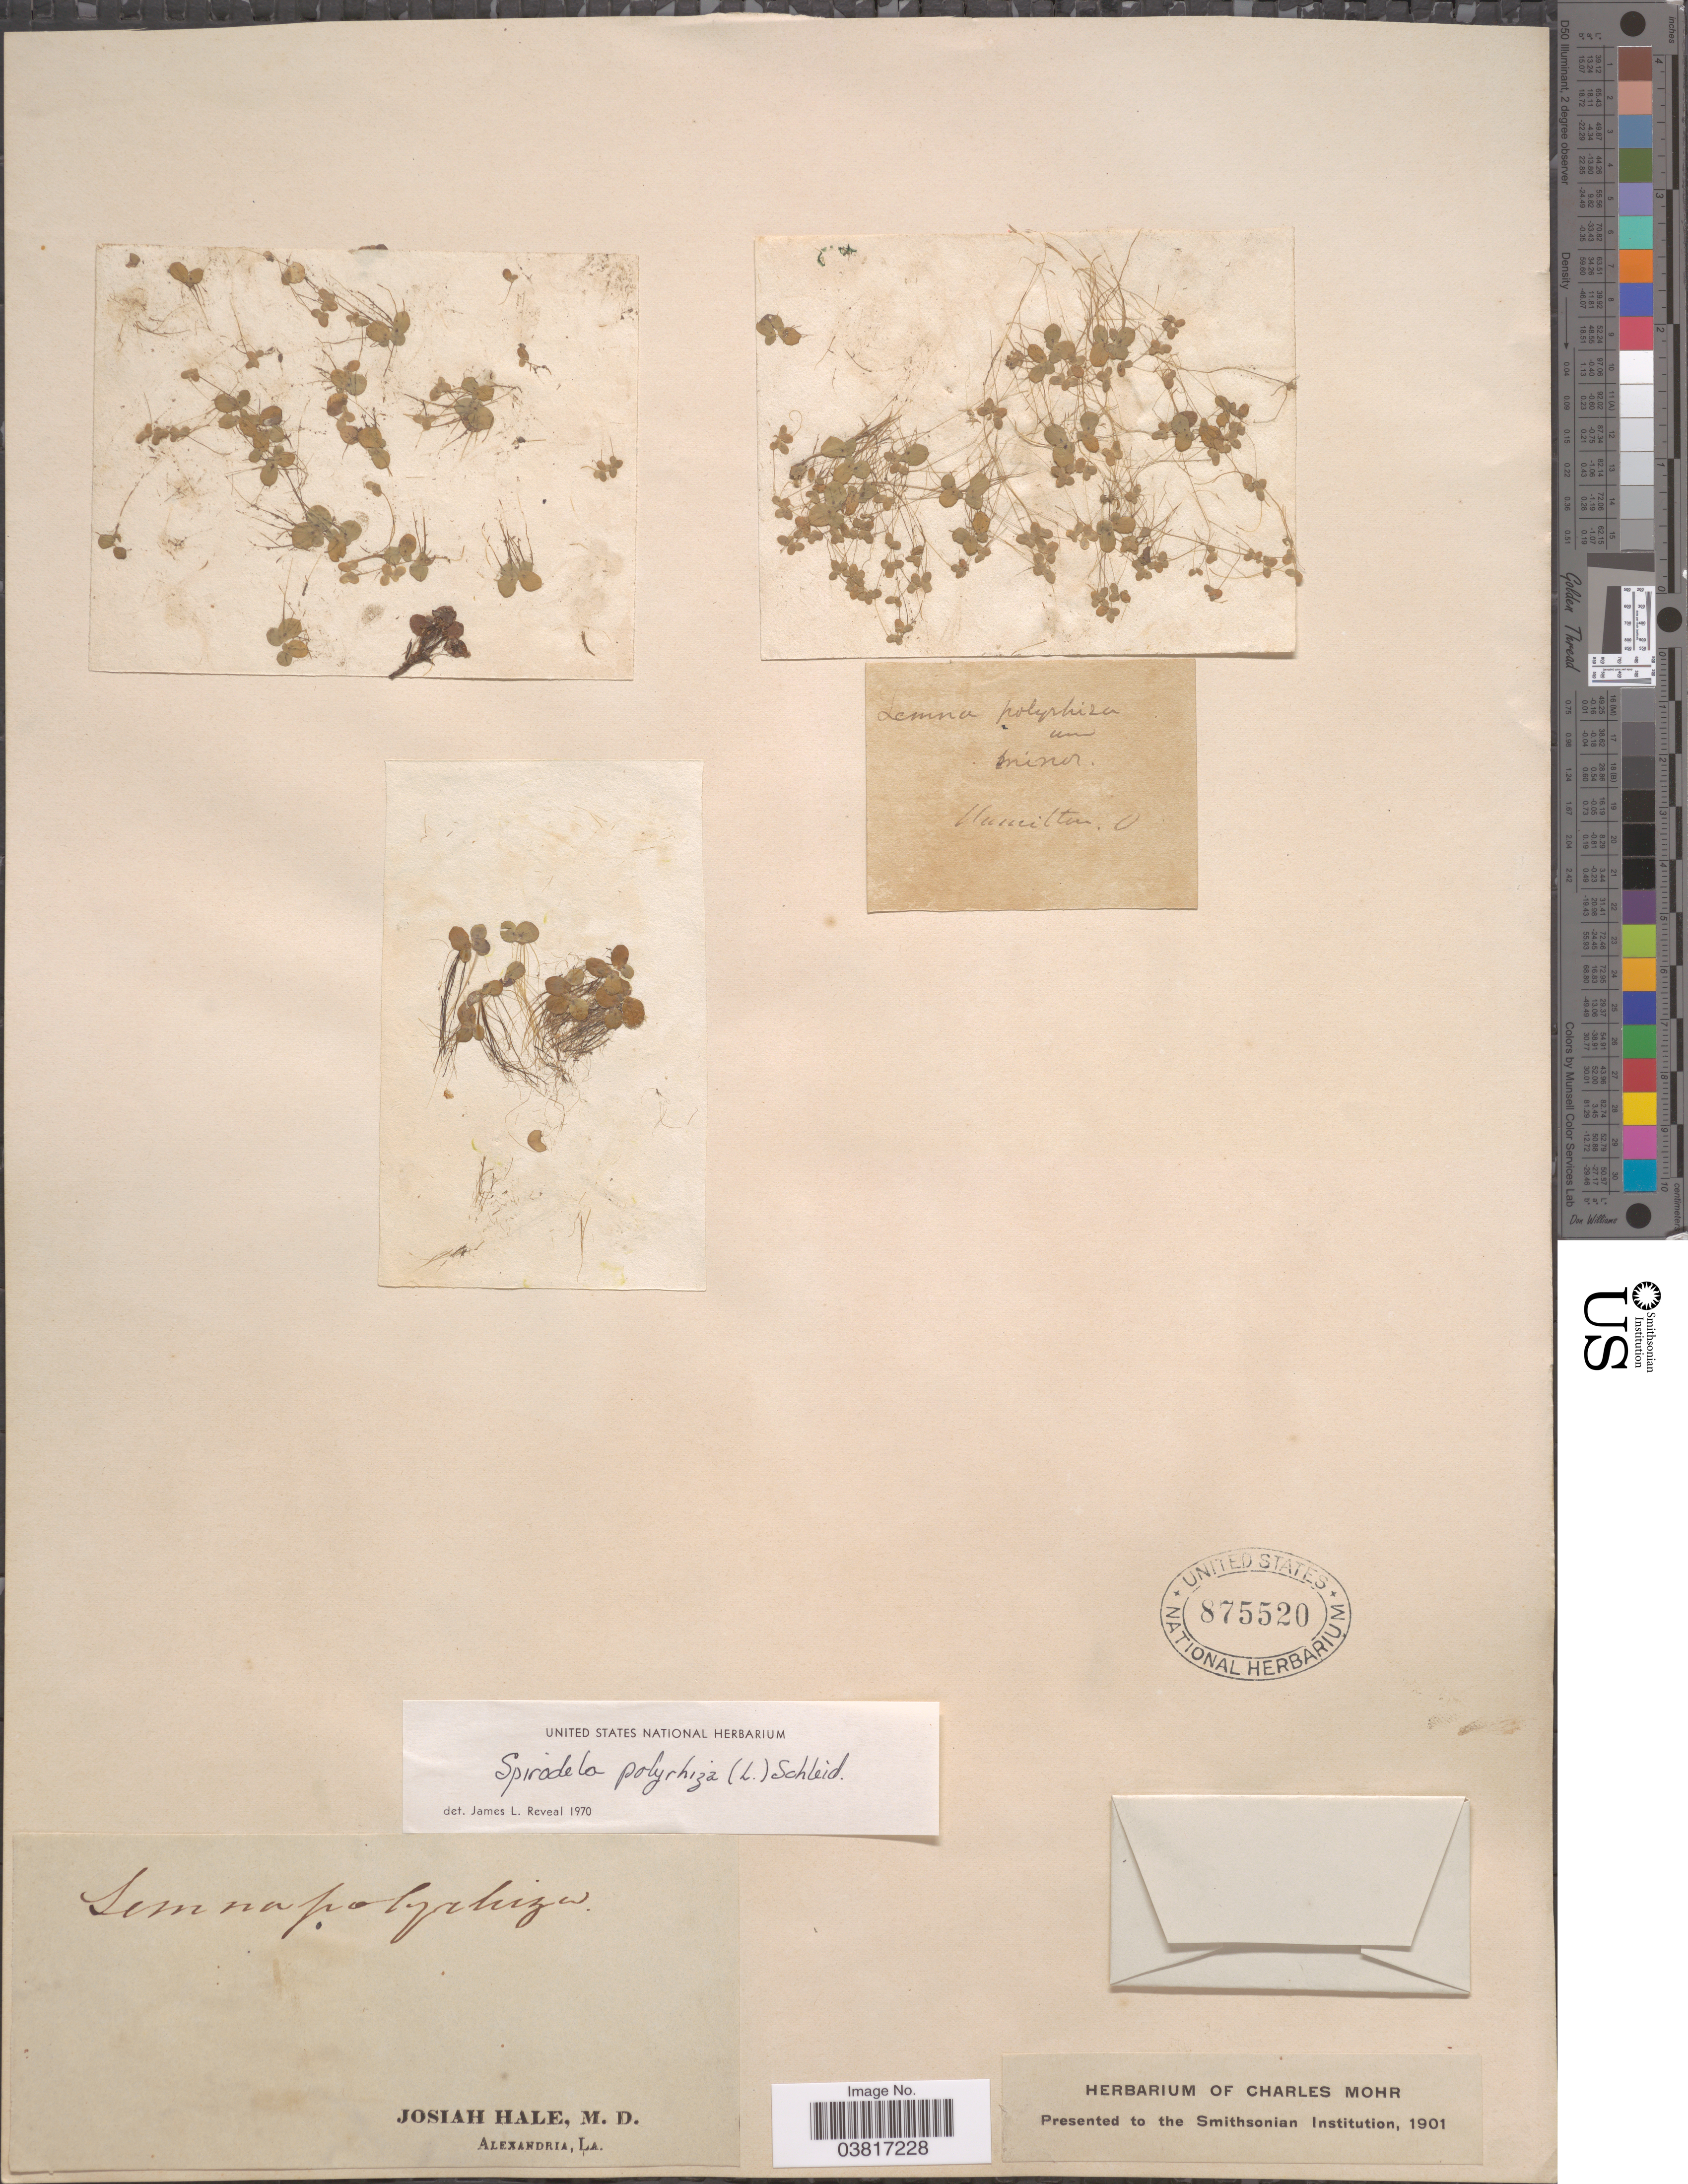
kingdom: Plantae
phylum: Tracheophyta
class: Liliopsida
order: Alismatales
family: Araceae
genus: Spirodela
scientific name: Spirodela polyrrhiza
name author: (L.) Schleid.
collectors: J. Hale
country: United States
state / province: Ohio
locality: Hamilton.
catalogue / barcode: US 875520